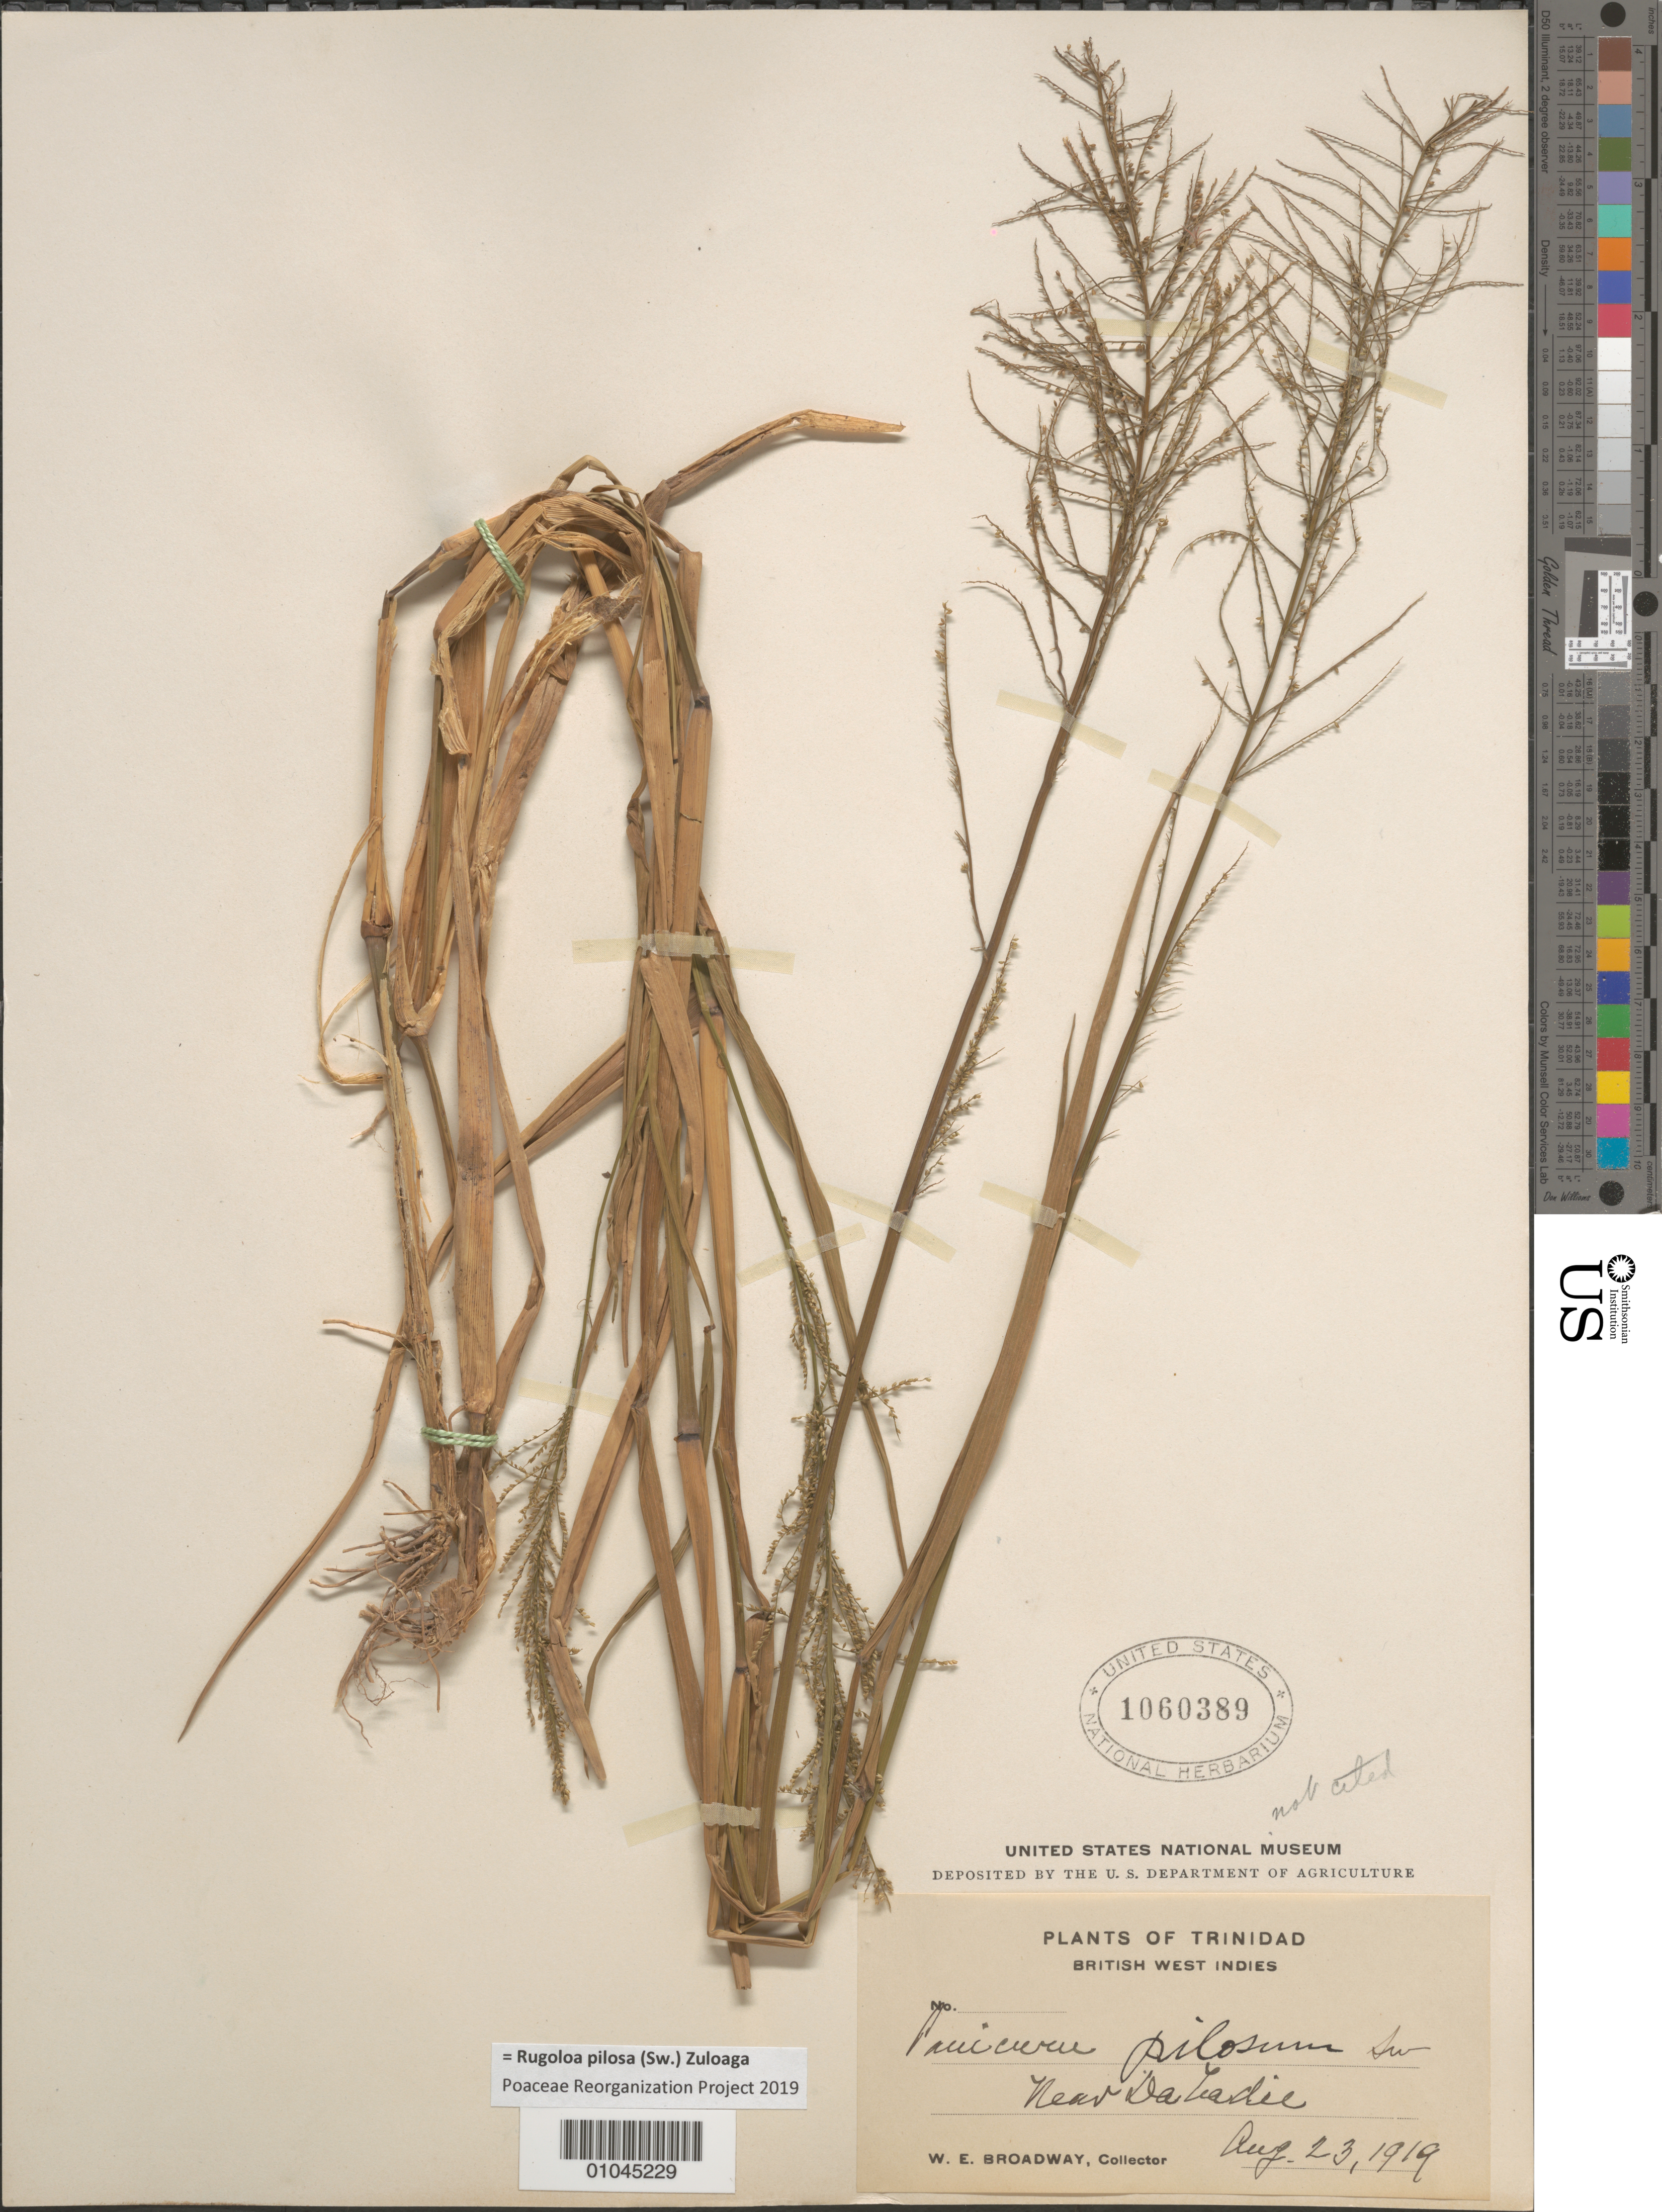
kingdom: Plantae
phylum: Tracheophyta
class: Liliopsida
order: Poales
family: Poaceae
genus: Panicum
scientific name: Panicum pilosum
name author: Sw.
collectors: W. E. Broadway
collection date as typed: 23 Aug 1919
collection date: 1919-08-23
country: Trinidad and Tobago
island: Trinidad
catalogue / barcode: US 1060389